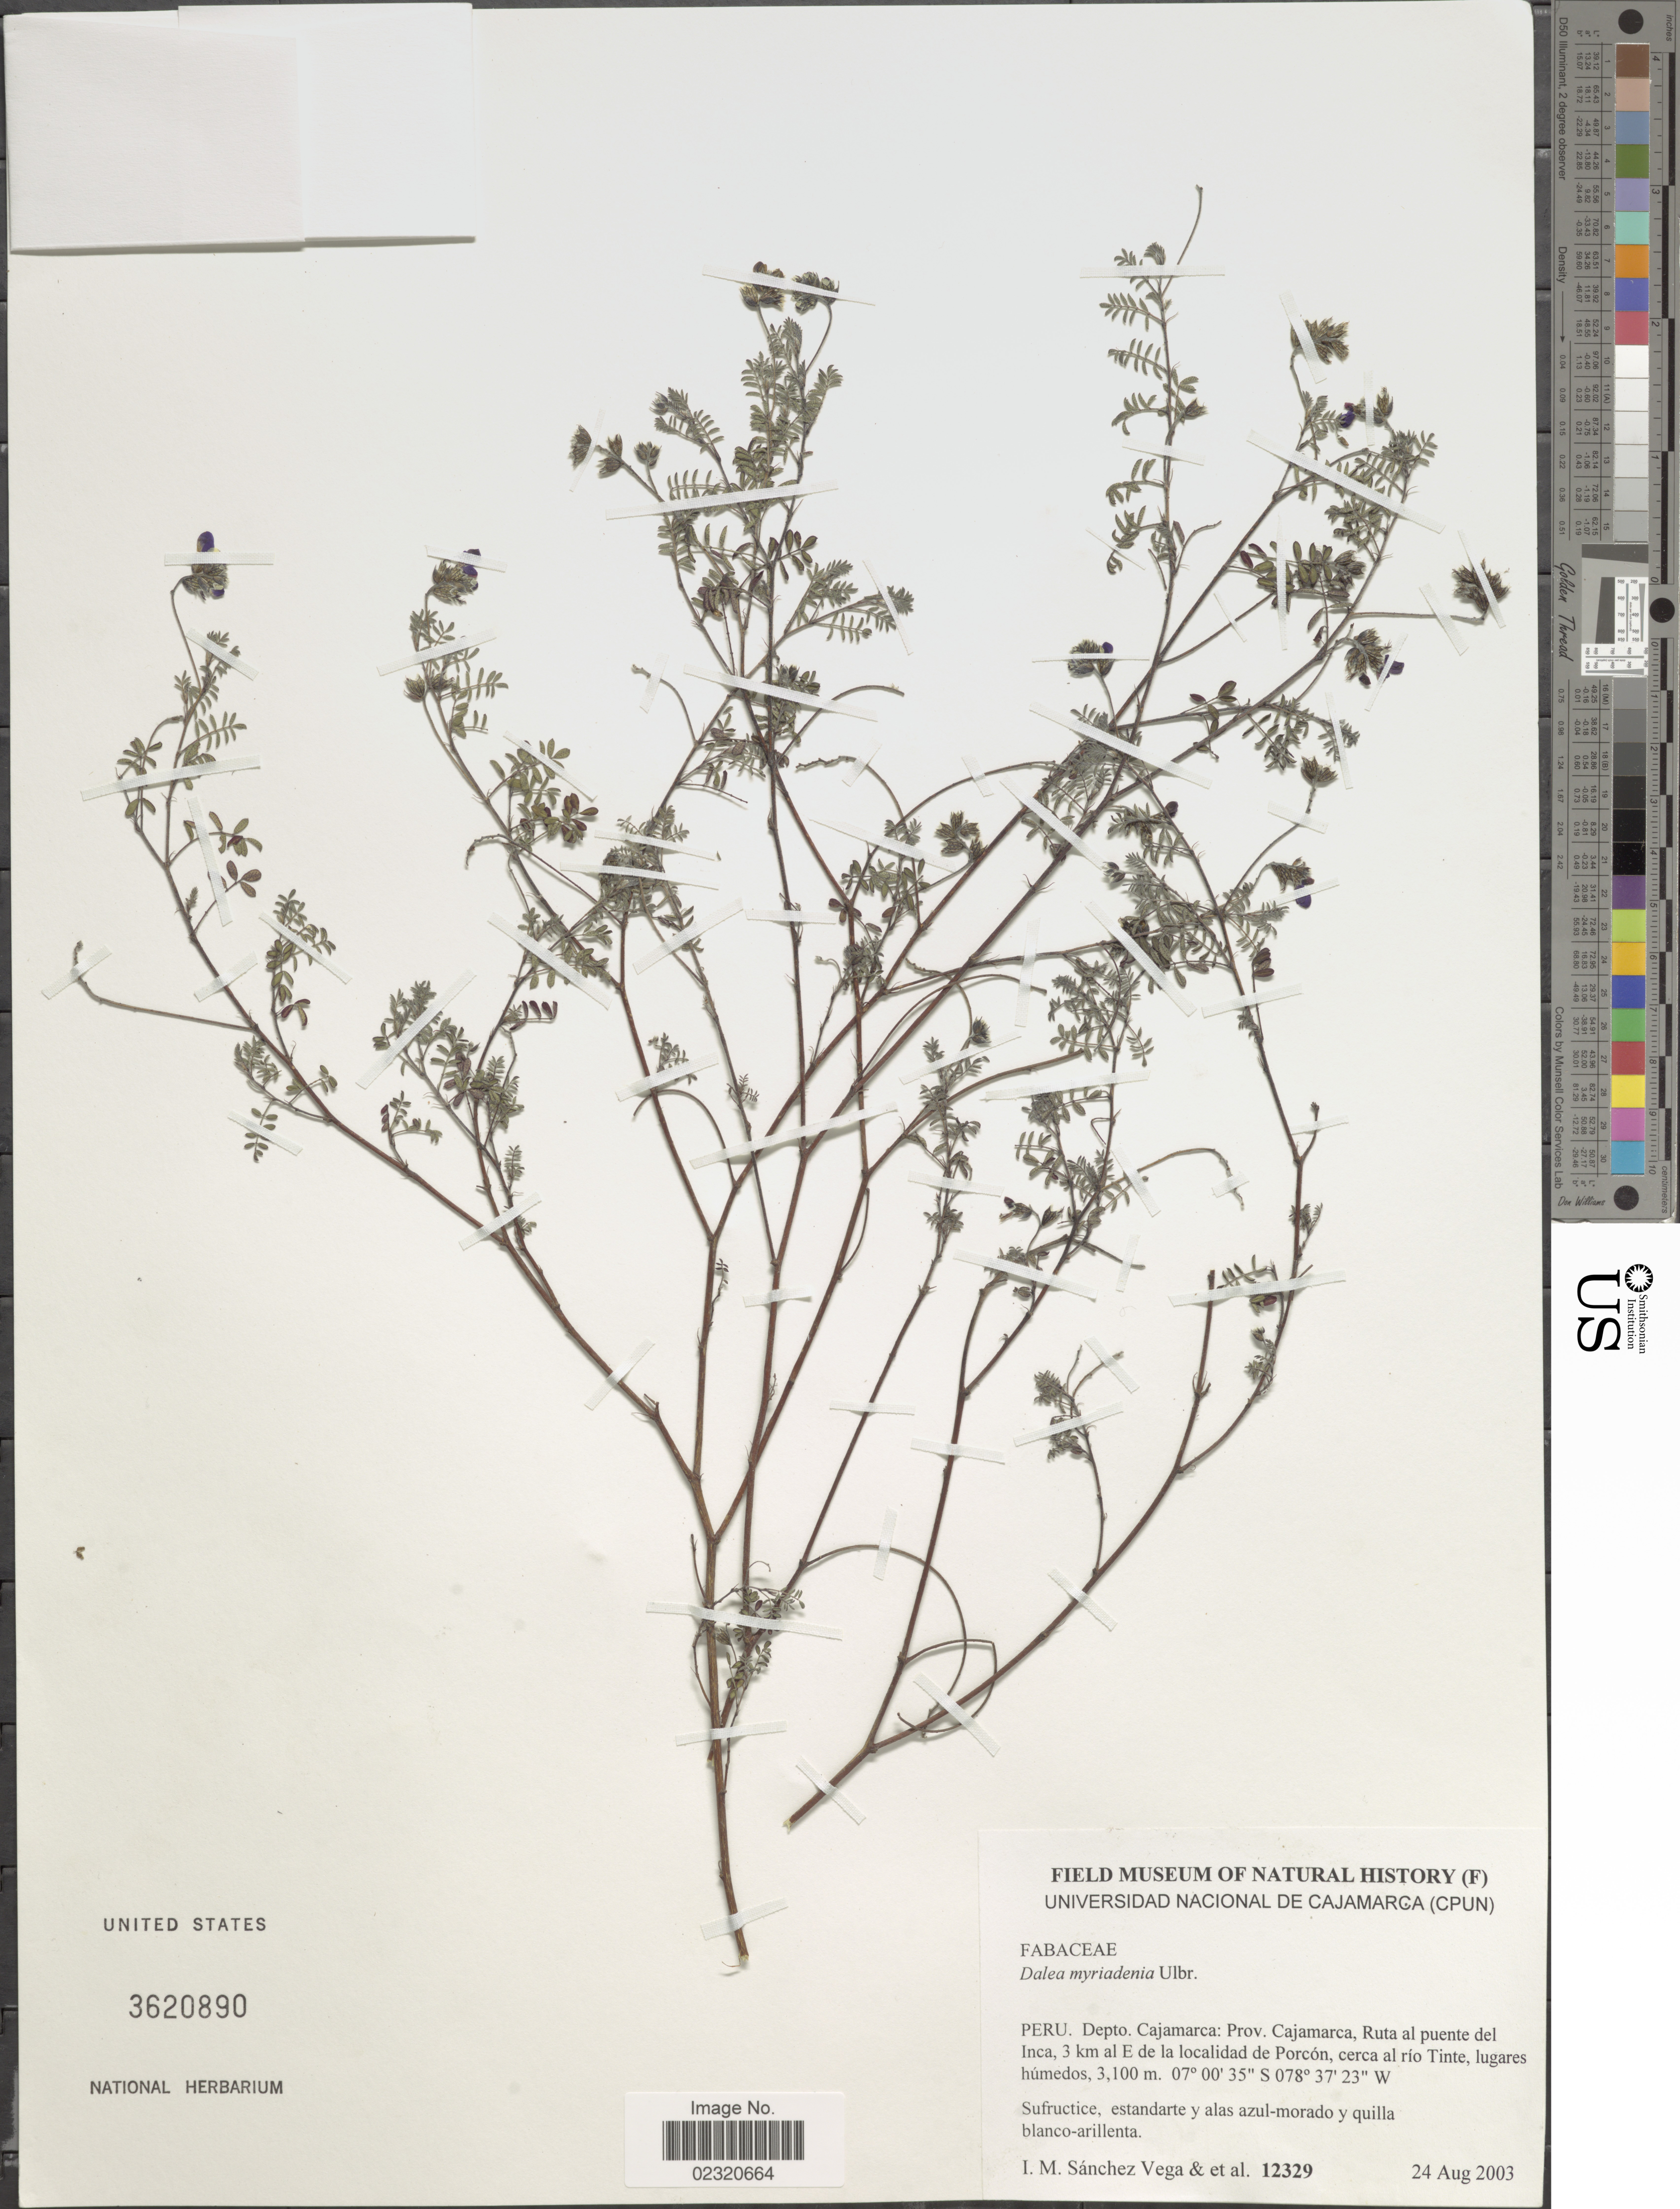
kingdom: Plantae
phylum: Tracheophyta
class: Magnoliopsida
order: Fabales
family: Fabaceae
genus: Dalea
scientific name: Dalea myriadenia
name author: Ulbr.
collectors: I. M. Sánchez Vega & et al.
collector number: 12329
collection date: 2003-08-24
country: Peru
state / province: Cajamarca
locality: Prov. Cajamarca, Ruta al puente del Inca, 3 km al E de la localidad de Porcon, cerca al rio Tinte, lugares humedos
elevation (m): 3100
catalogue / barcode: US 3620890